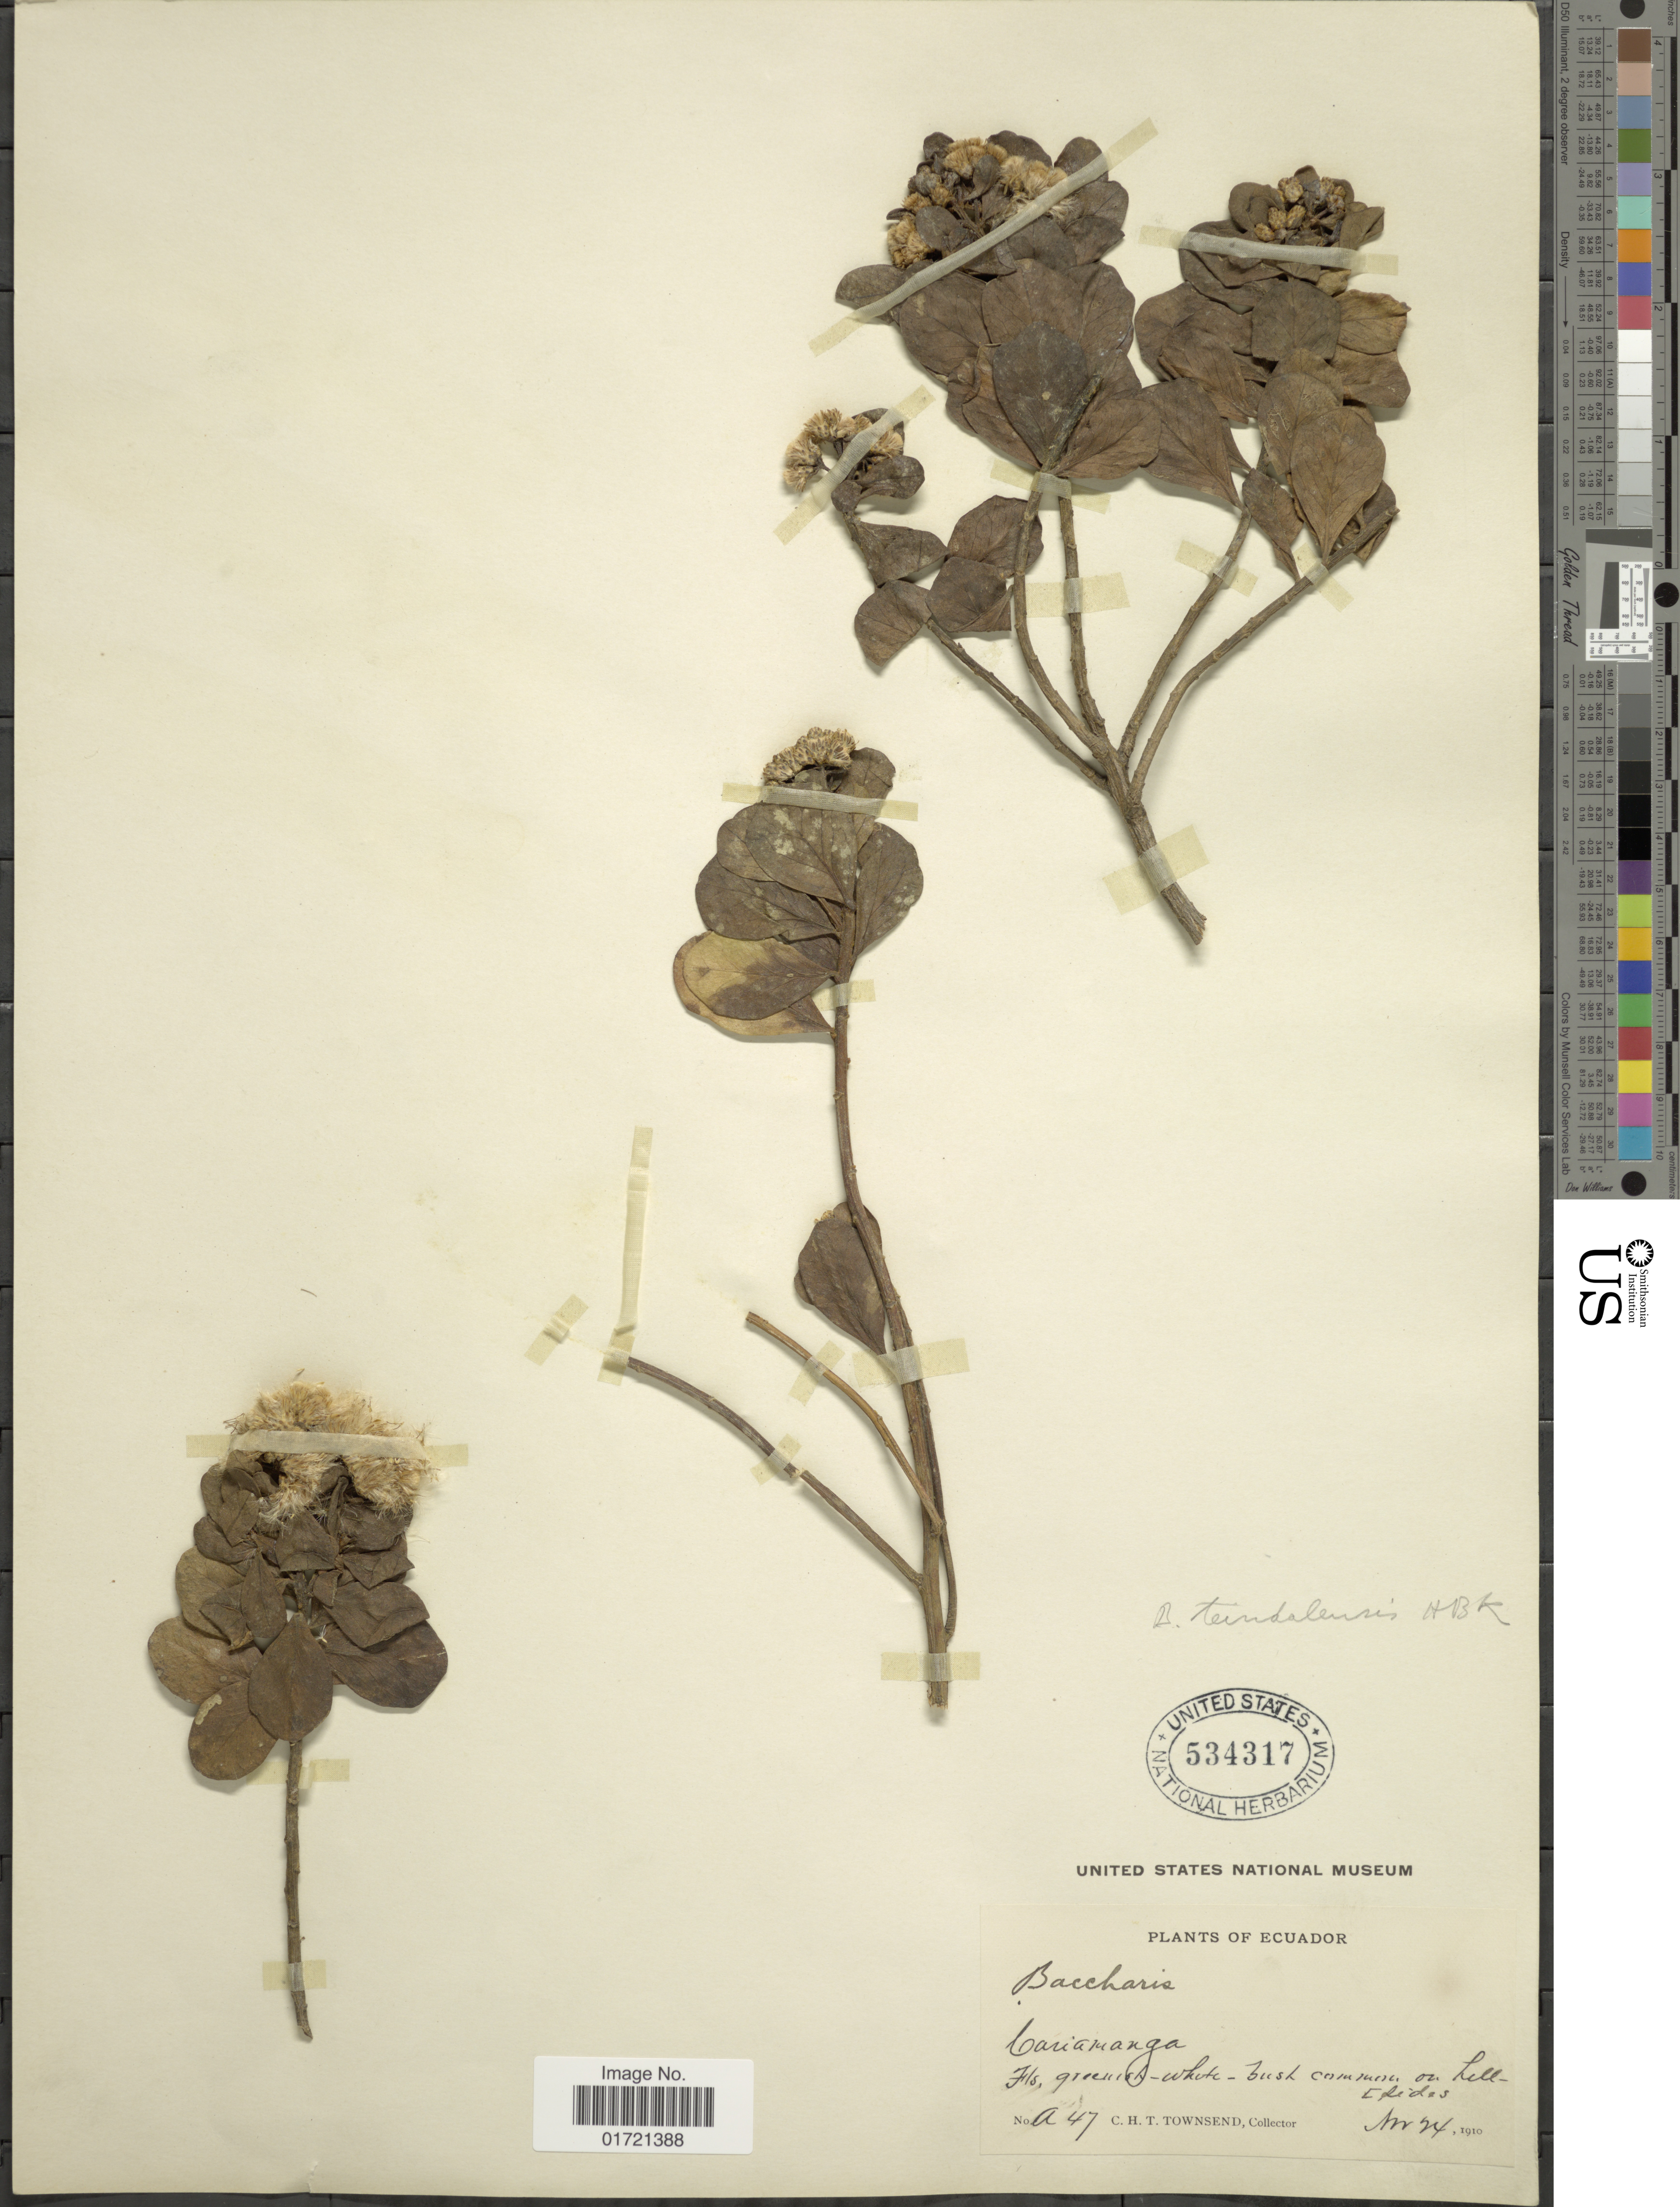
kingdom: Plantae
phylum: Tracheophyta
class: Magnoliopsida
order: Asterales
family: Asteraceae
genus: Baccharis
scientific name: Baccharis teindalensis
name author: Kunth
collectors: C. H. T. Townsend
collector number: A47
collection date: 1910-04-24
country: Ecuador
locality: Cariamanga.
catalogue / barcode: US 534317